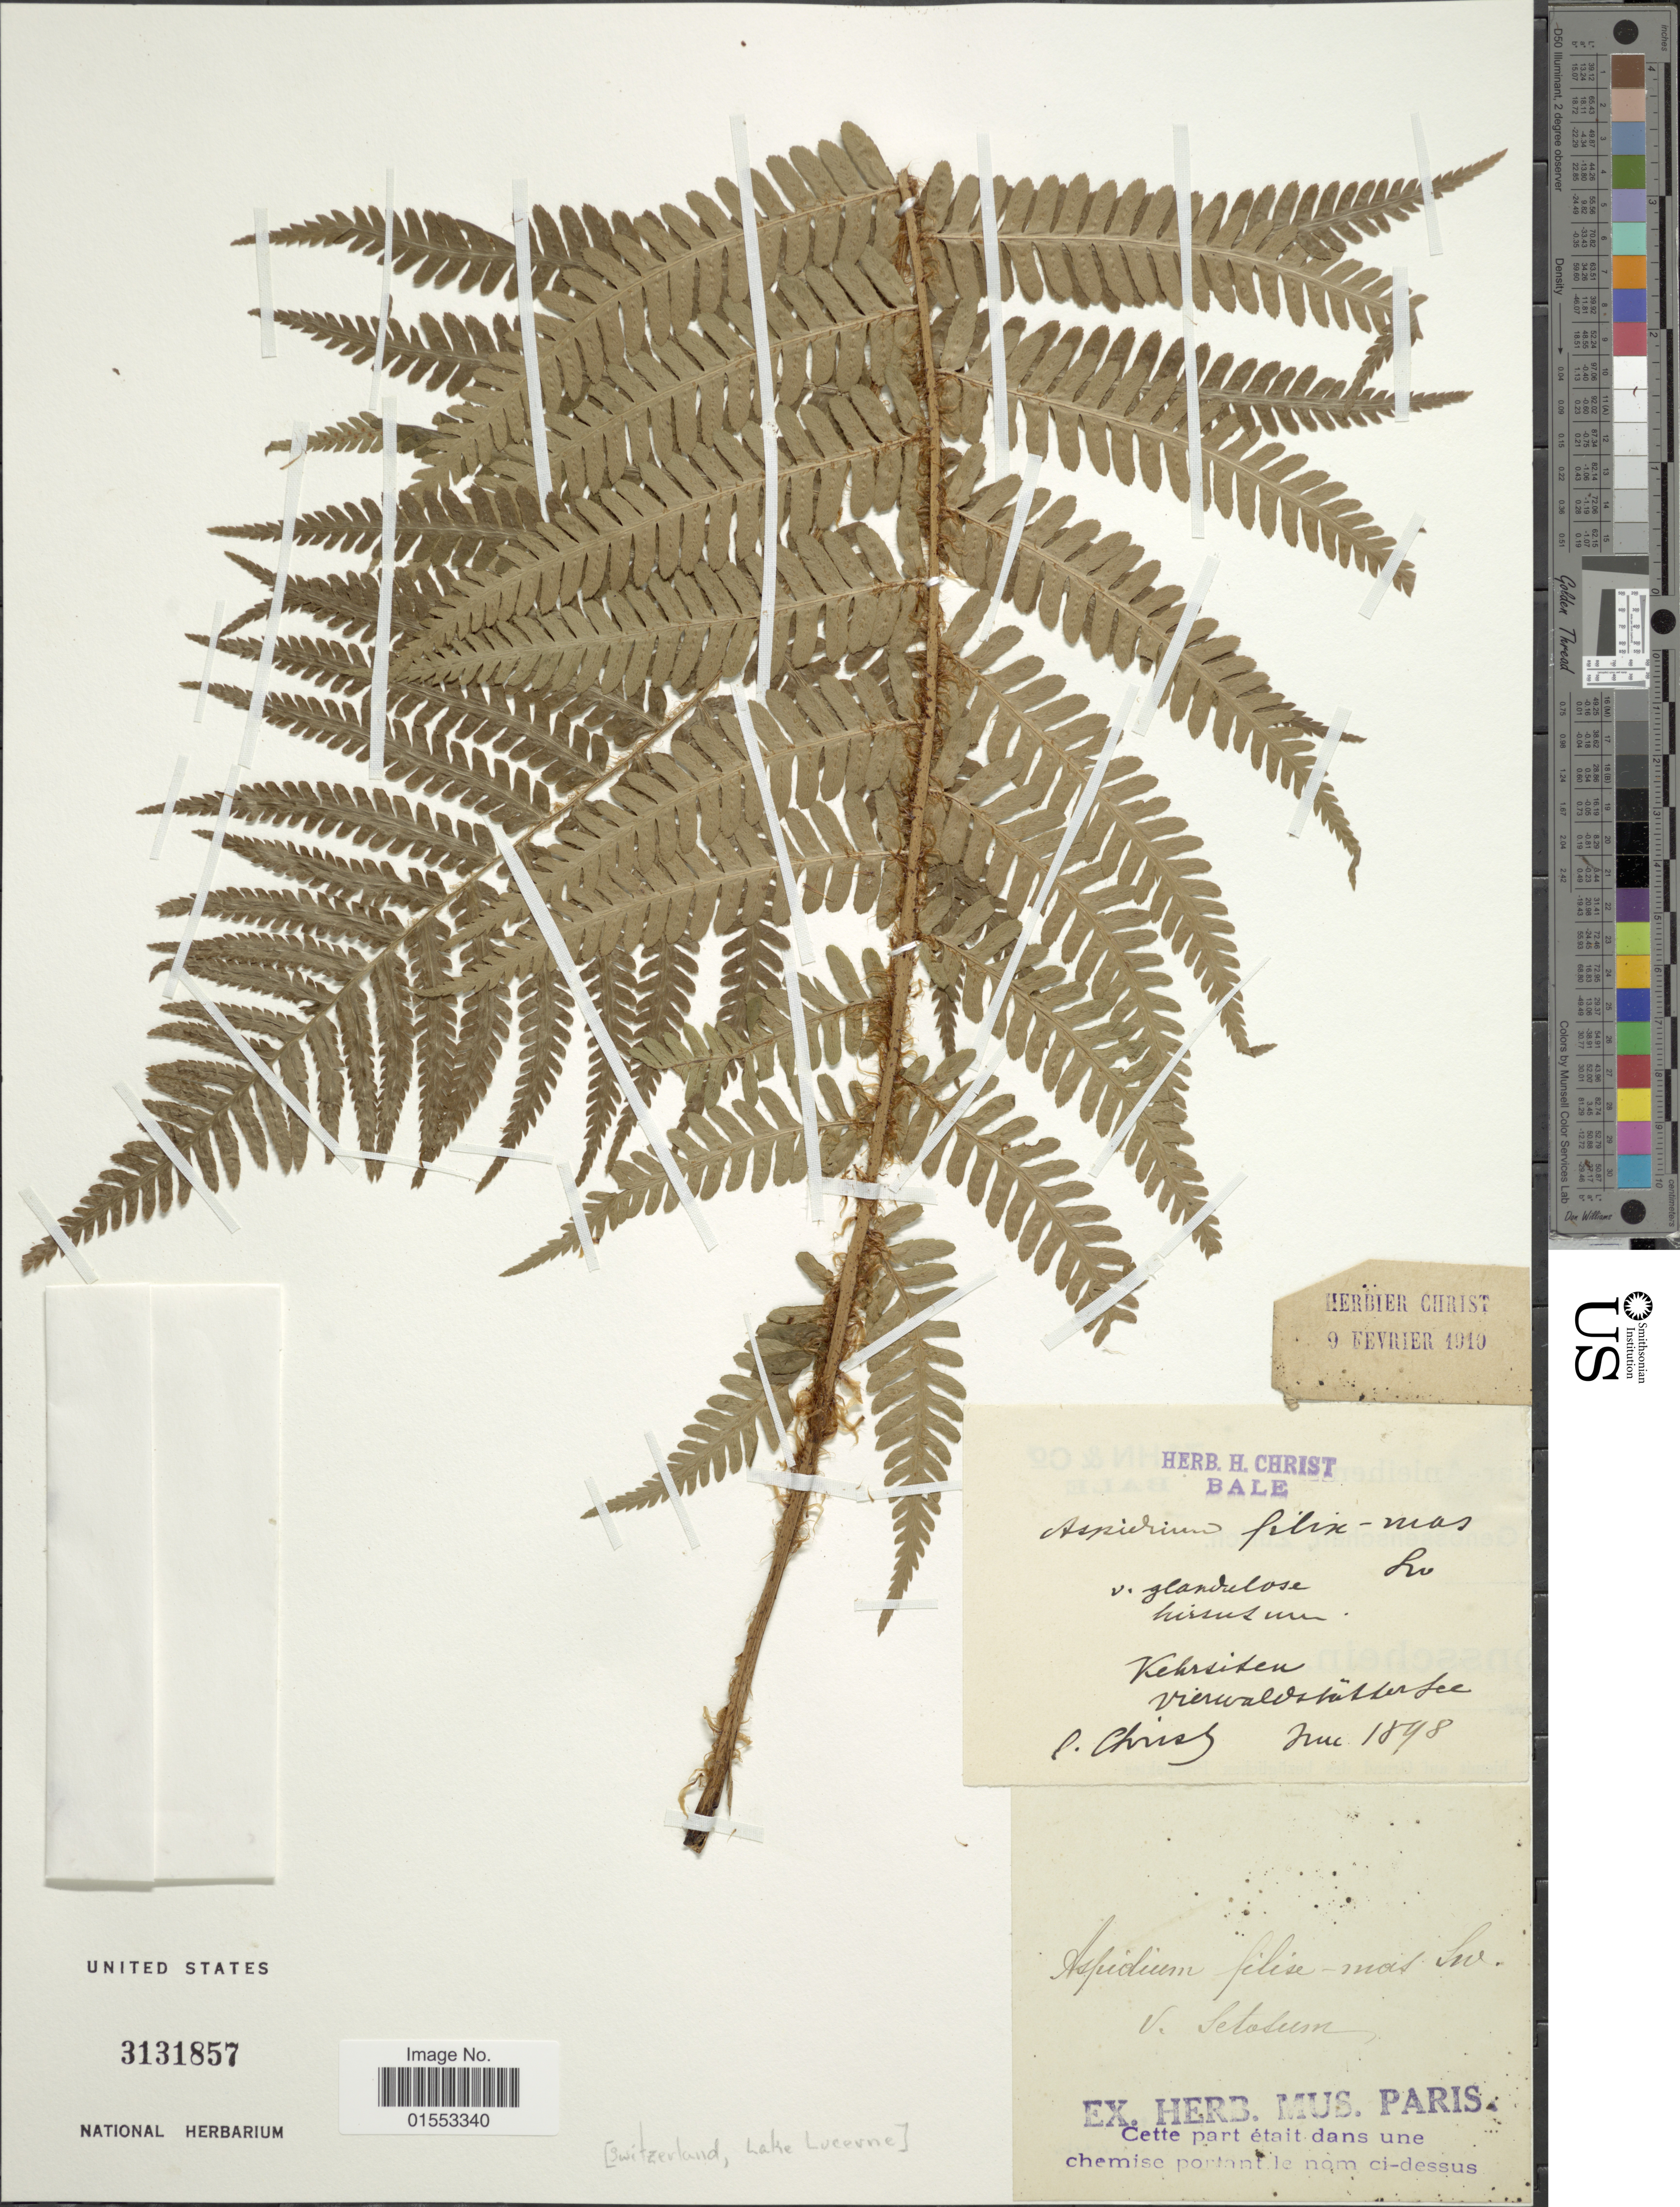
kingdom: Plantae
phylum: Tracheophyta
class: Polypodiopsida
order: Polypodiales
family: Dryopteridaceae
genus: Dryopteris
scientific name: Dryopteris filix-mas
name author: (L.) Schott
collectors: H. Christ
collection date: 1898-06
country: Switzerland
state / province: Nidwalden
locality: Kehrsiten Vierwaldstättersee.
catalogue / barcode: US 3131857